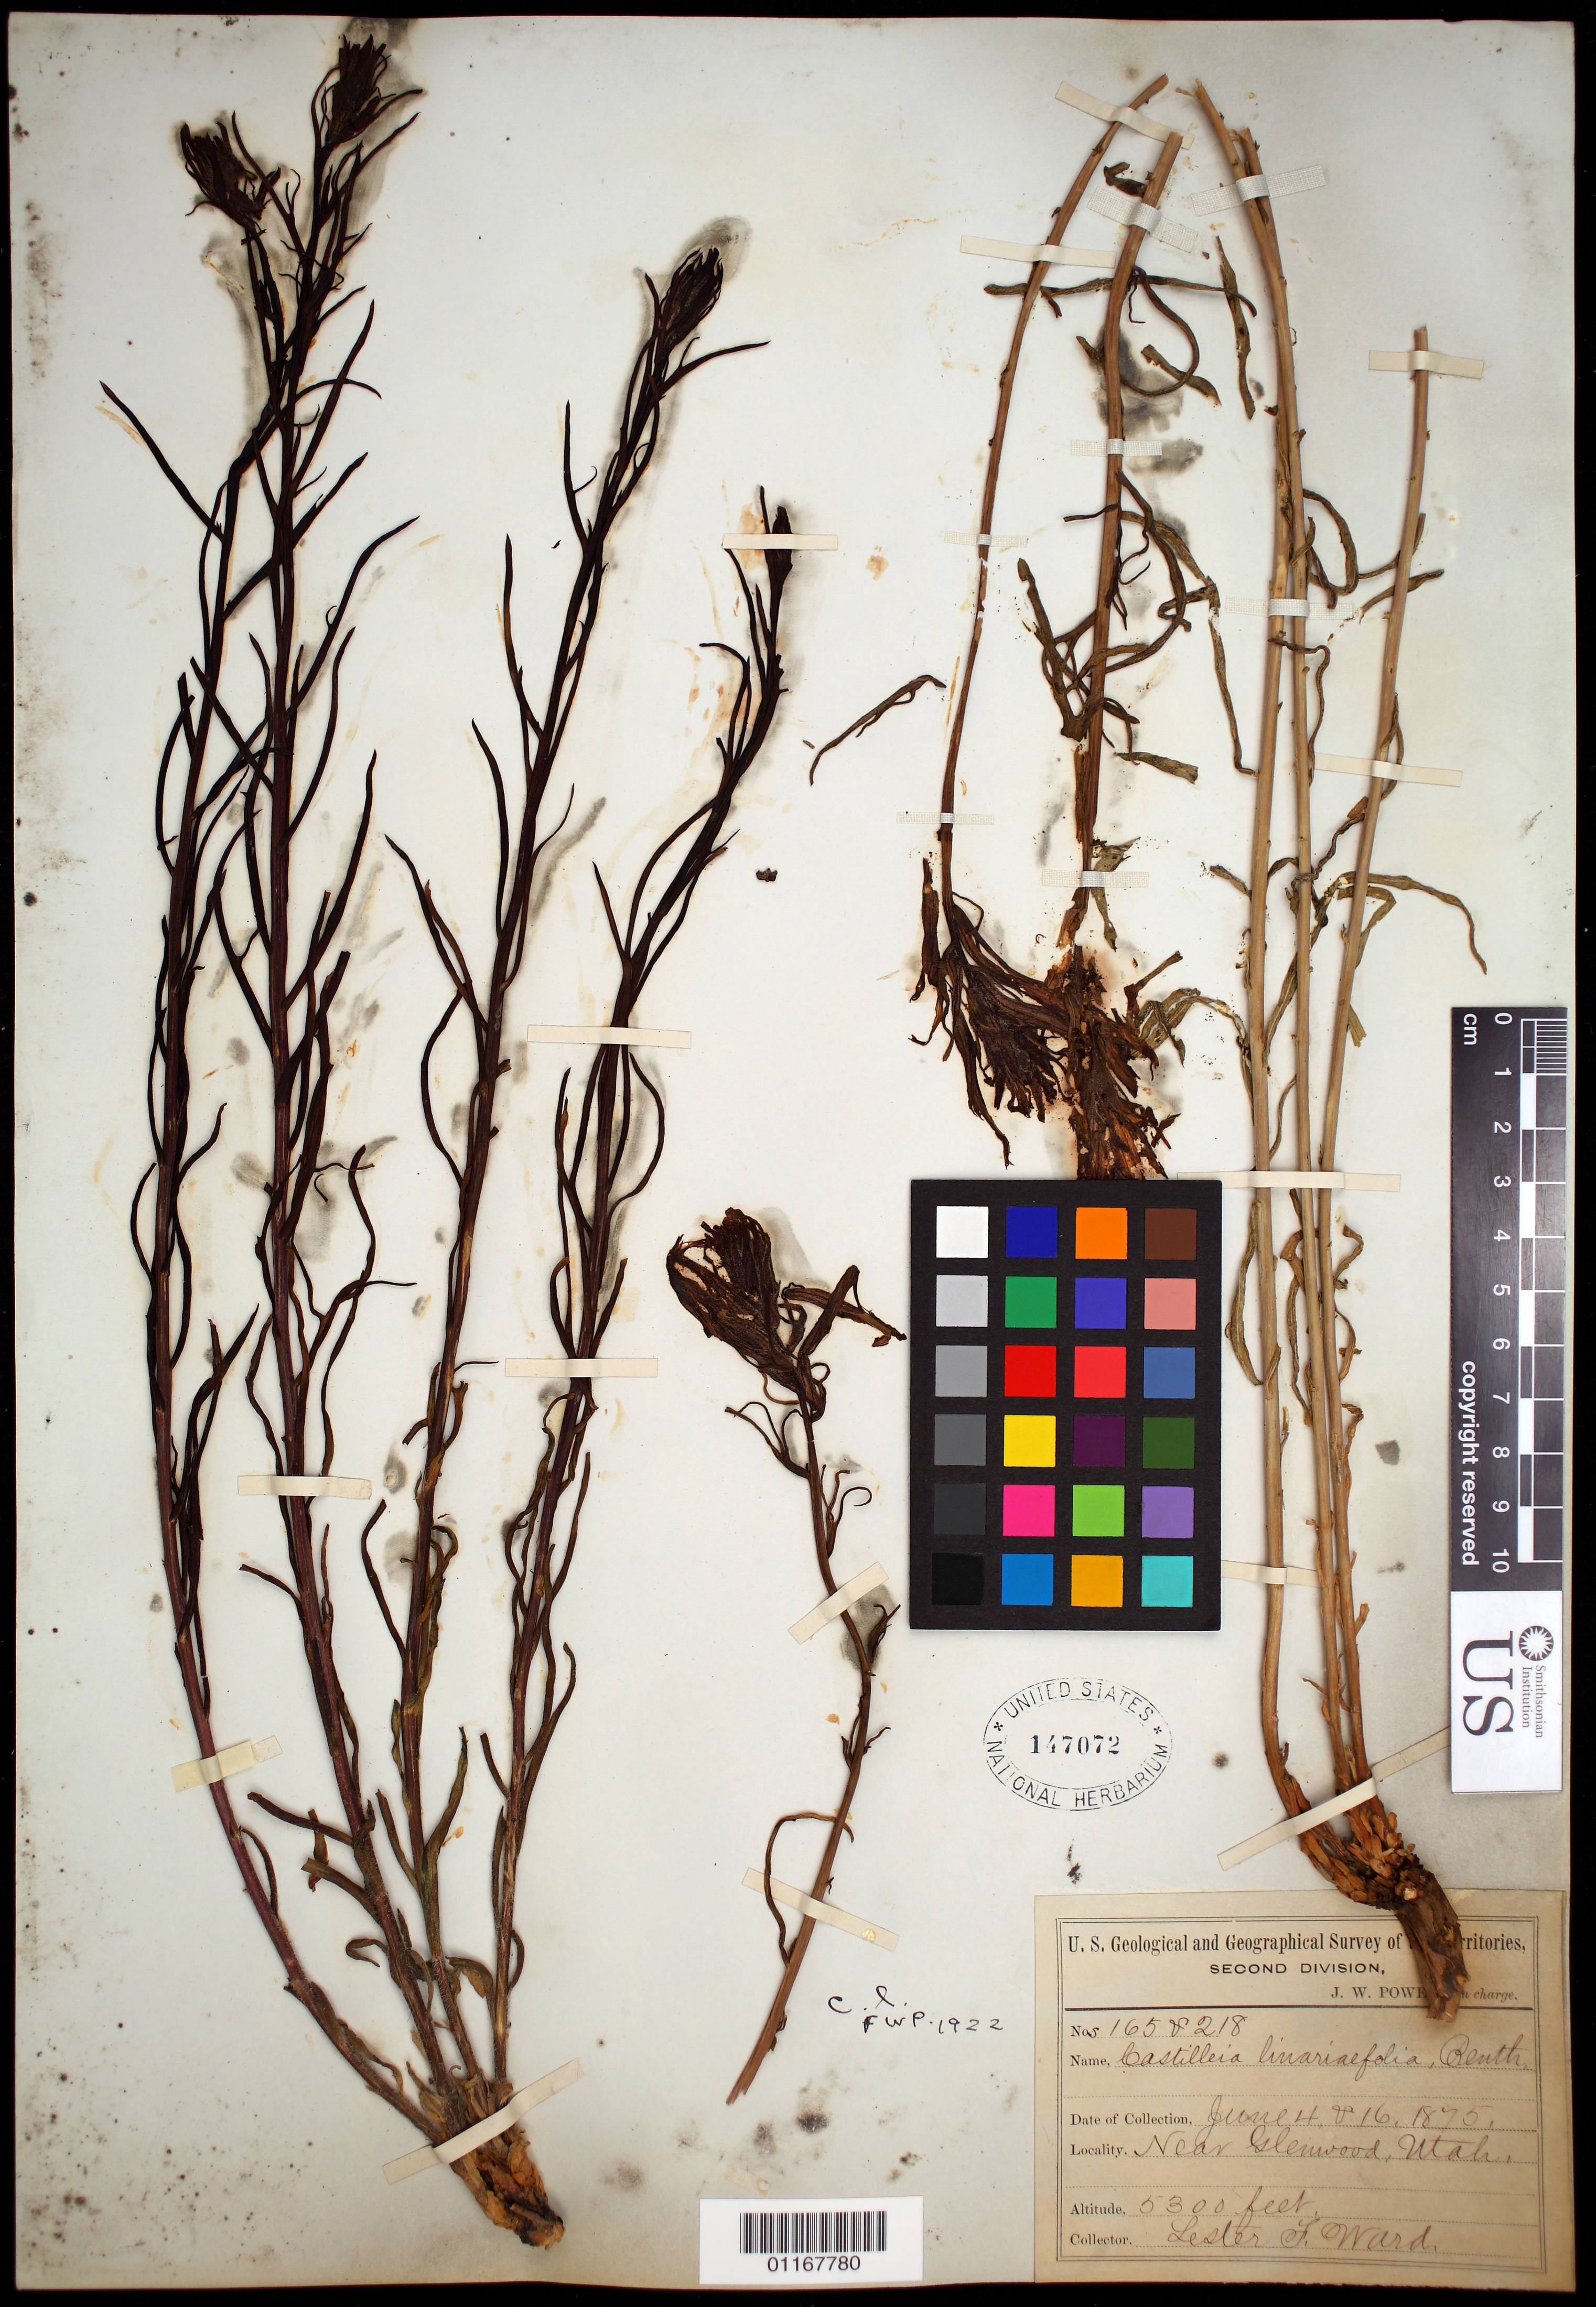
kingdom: Plantae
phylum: Tracheophyta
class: Magnoliopsida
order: Lamiales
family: Orobanchaceae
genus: Castilleja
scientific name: Castilleja linariifolia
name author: Benth.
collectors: L. F. Ward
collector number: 165+218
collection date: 1875-06-04,1875-06-16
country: United States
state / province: Utah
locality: near Glenwood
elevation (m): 1615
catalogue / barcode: US 147072